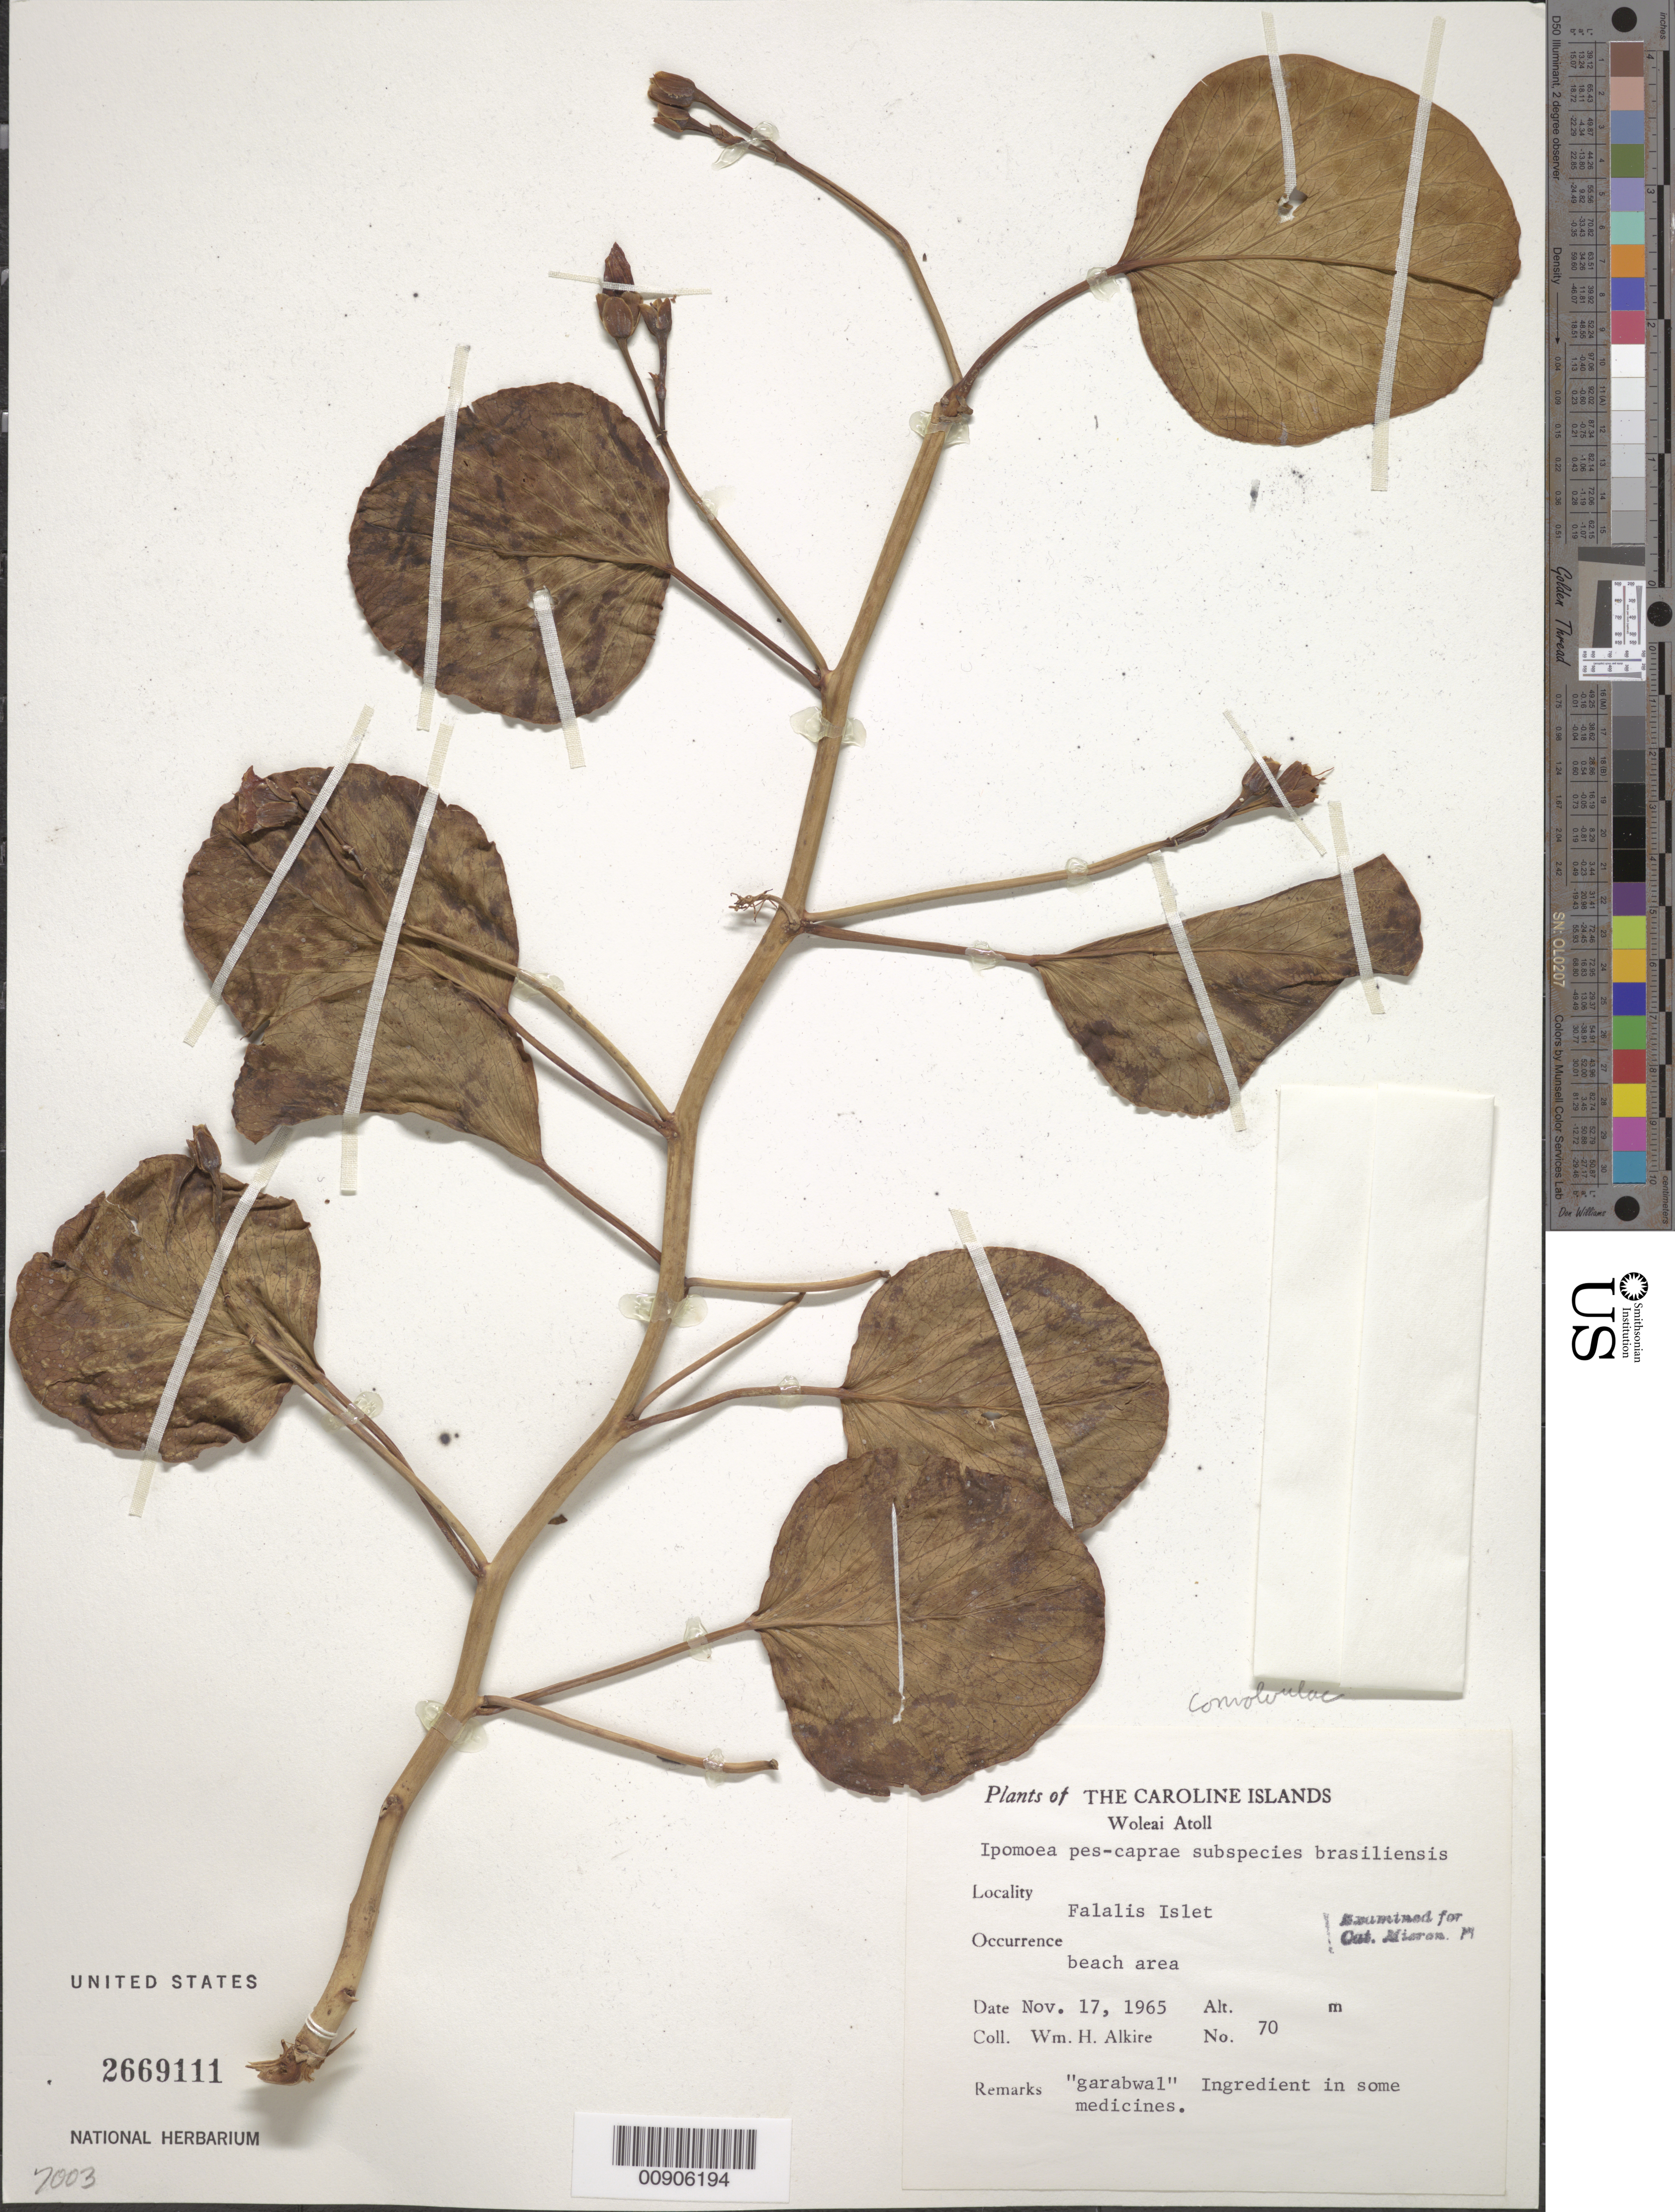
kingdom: Plantae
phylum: Tracheophyta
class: Magnoliopsida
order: Solanales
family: Convolvulaceae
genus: Ipomoea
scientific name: Ipomoea pes-caprae subsp. brasiliensis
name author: (L.) Ooststr.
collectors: W. Alkire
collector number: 70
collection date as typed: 17 Nov 1965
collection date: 1965-11-17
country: Micronesia, Federated States of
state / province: Yap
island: Woleai Atoll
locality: Falalis Islet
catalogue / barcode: US 2669111